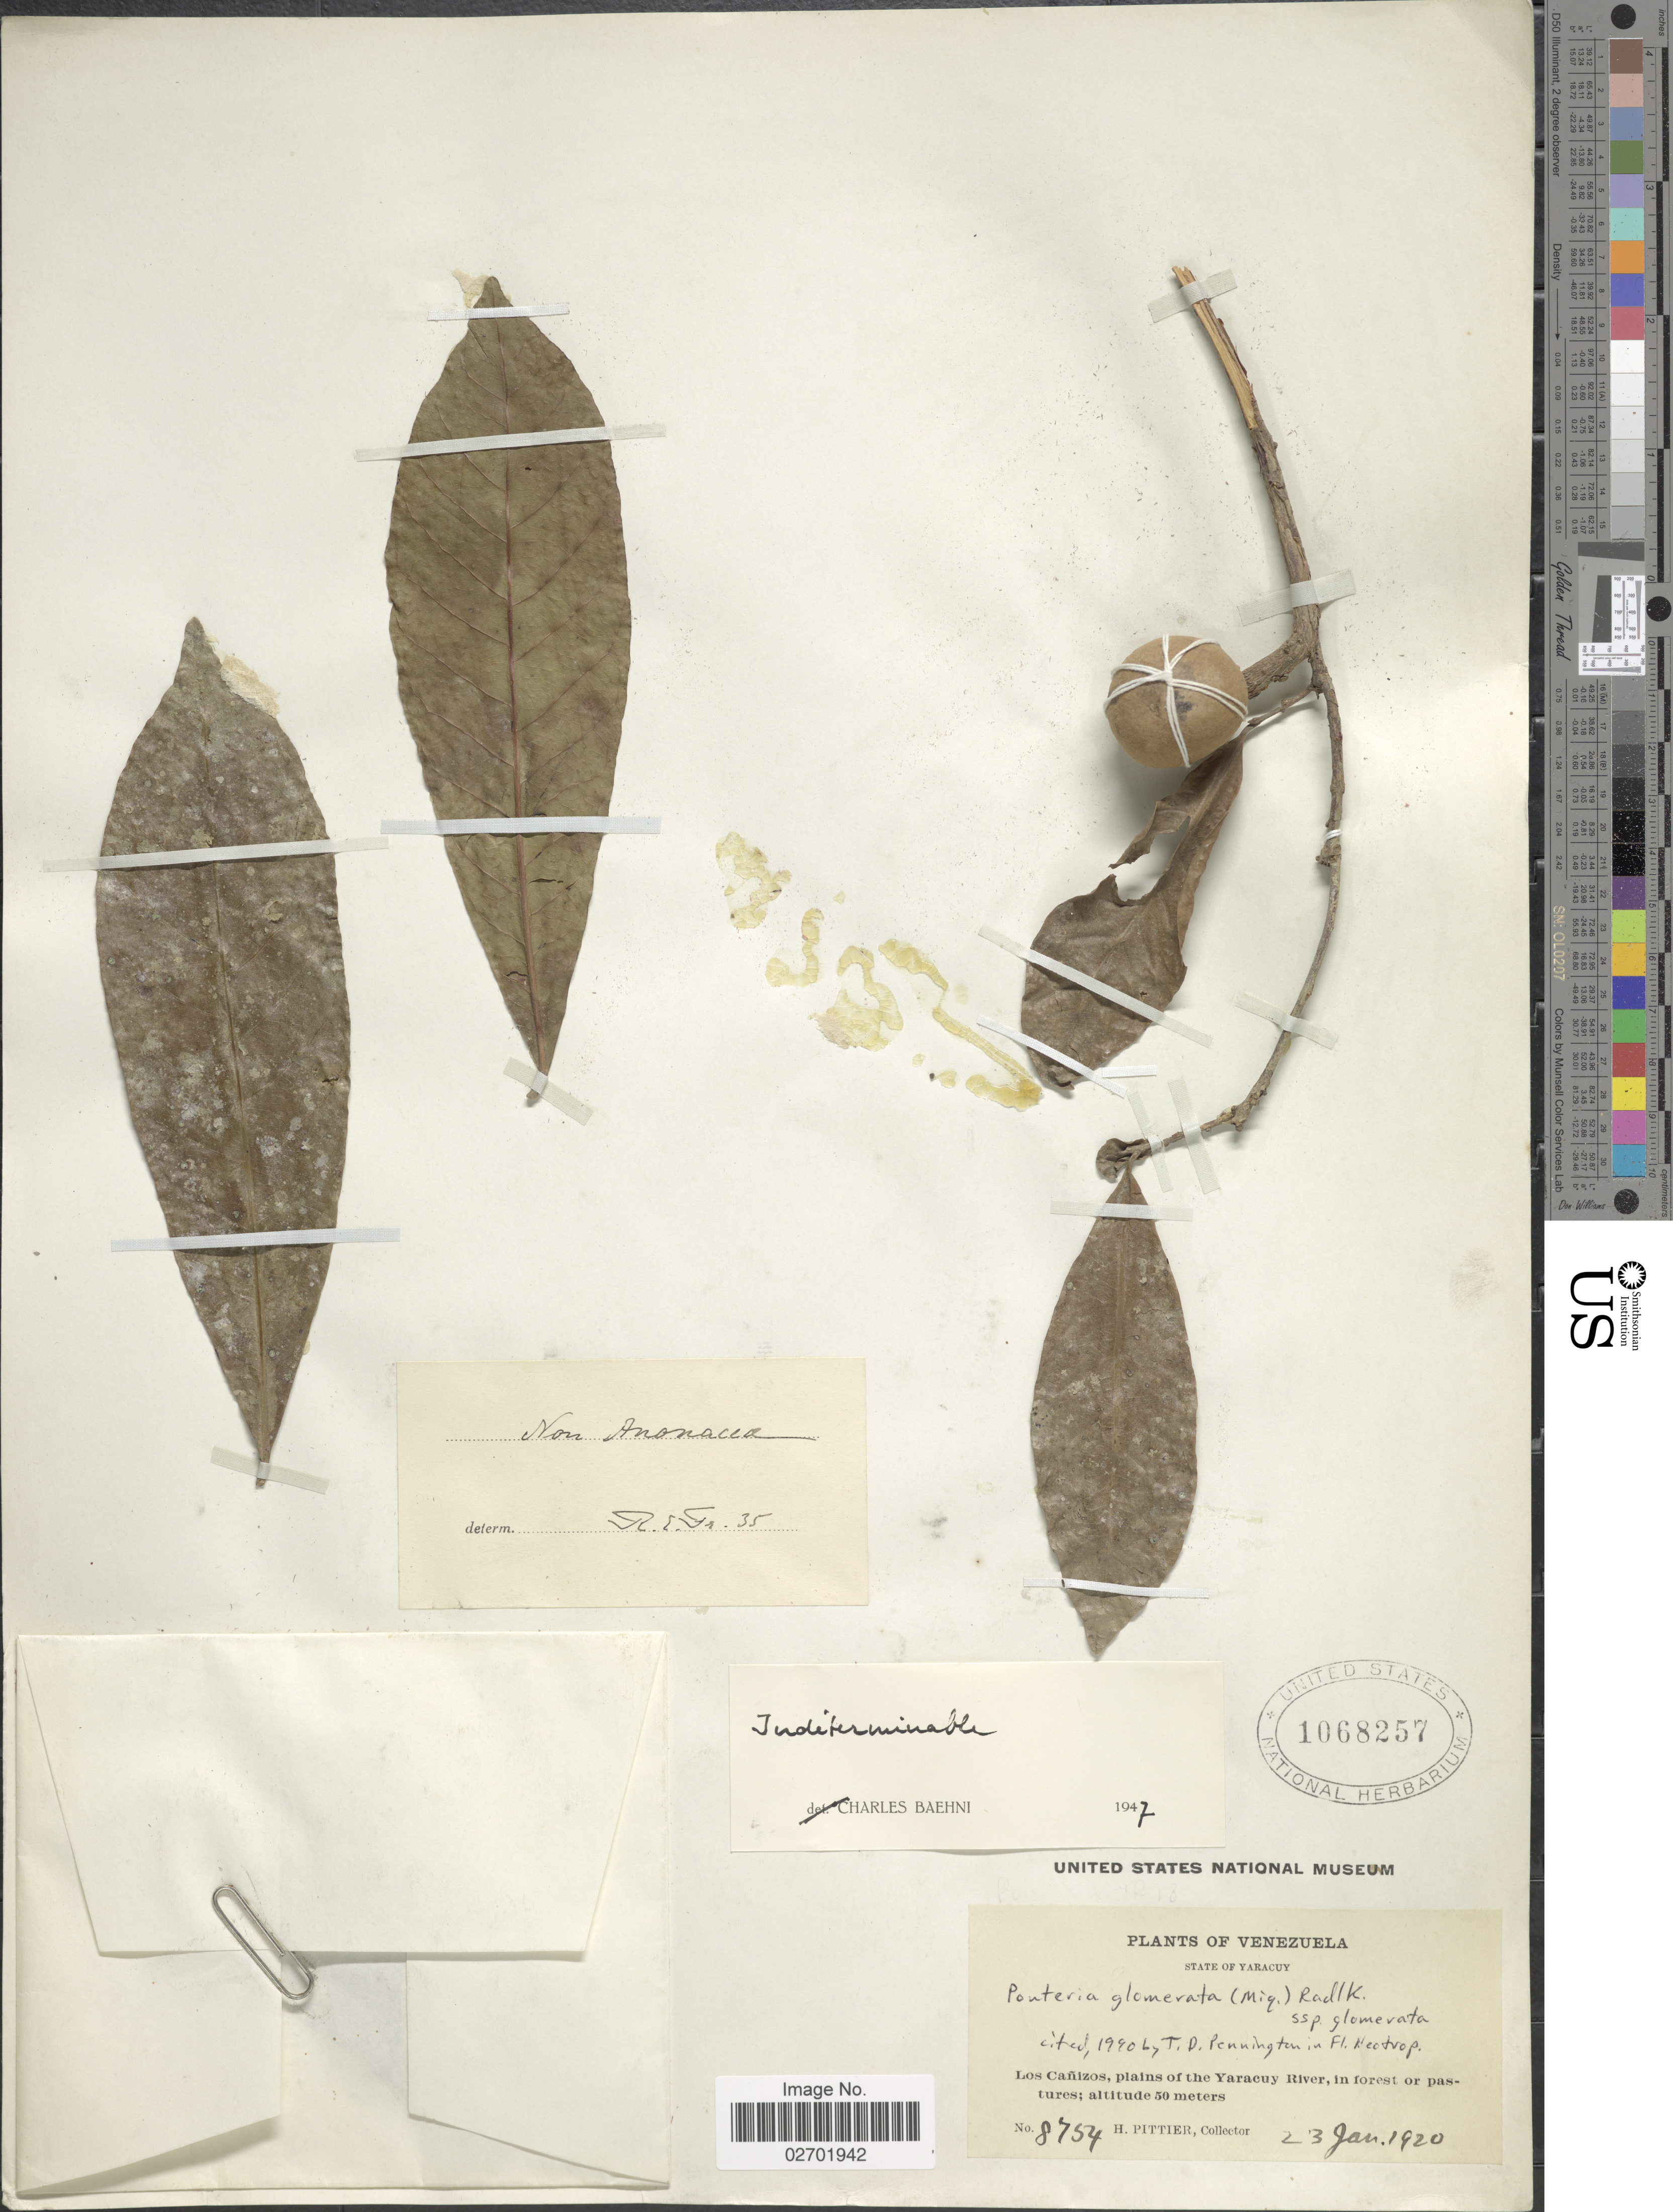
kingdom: Plantae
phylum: Tracheophyta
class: Magnoliopsida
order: Ericales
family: Sapotaceae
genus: Pouteria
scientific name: Pouteria glomerata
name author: (Miq.) Radlk.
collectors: H. F. Pittier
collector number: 8754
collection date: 1920-01-23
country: Venezuela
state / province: Yaracuy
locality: State of Yaracuy, Los Canizos, plains of the Yaracuy River, in forest or pastures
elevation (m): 50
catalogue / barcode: US 1068257